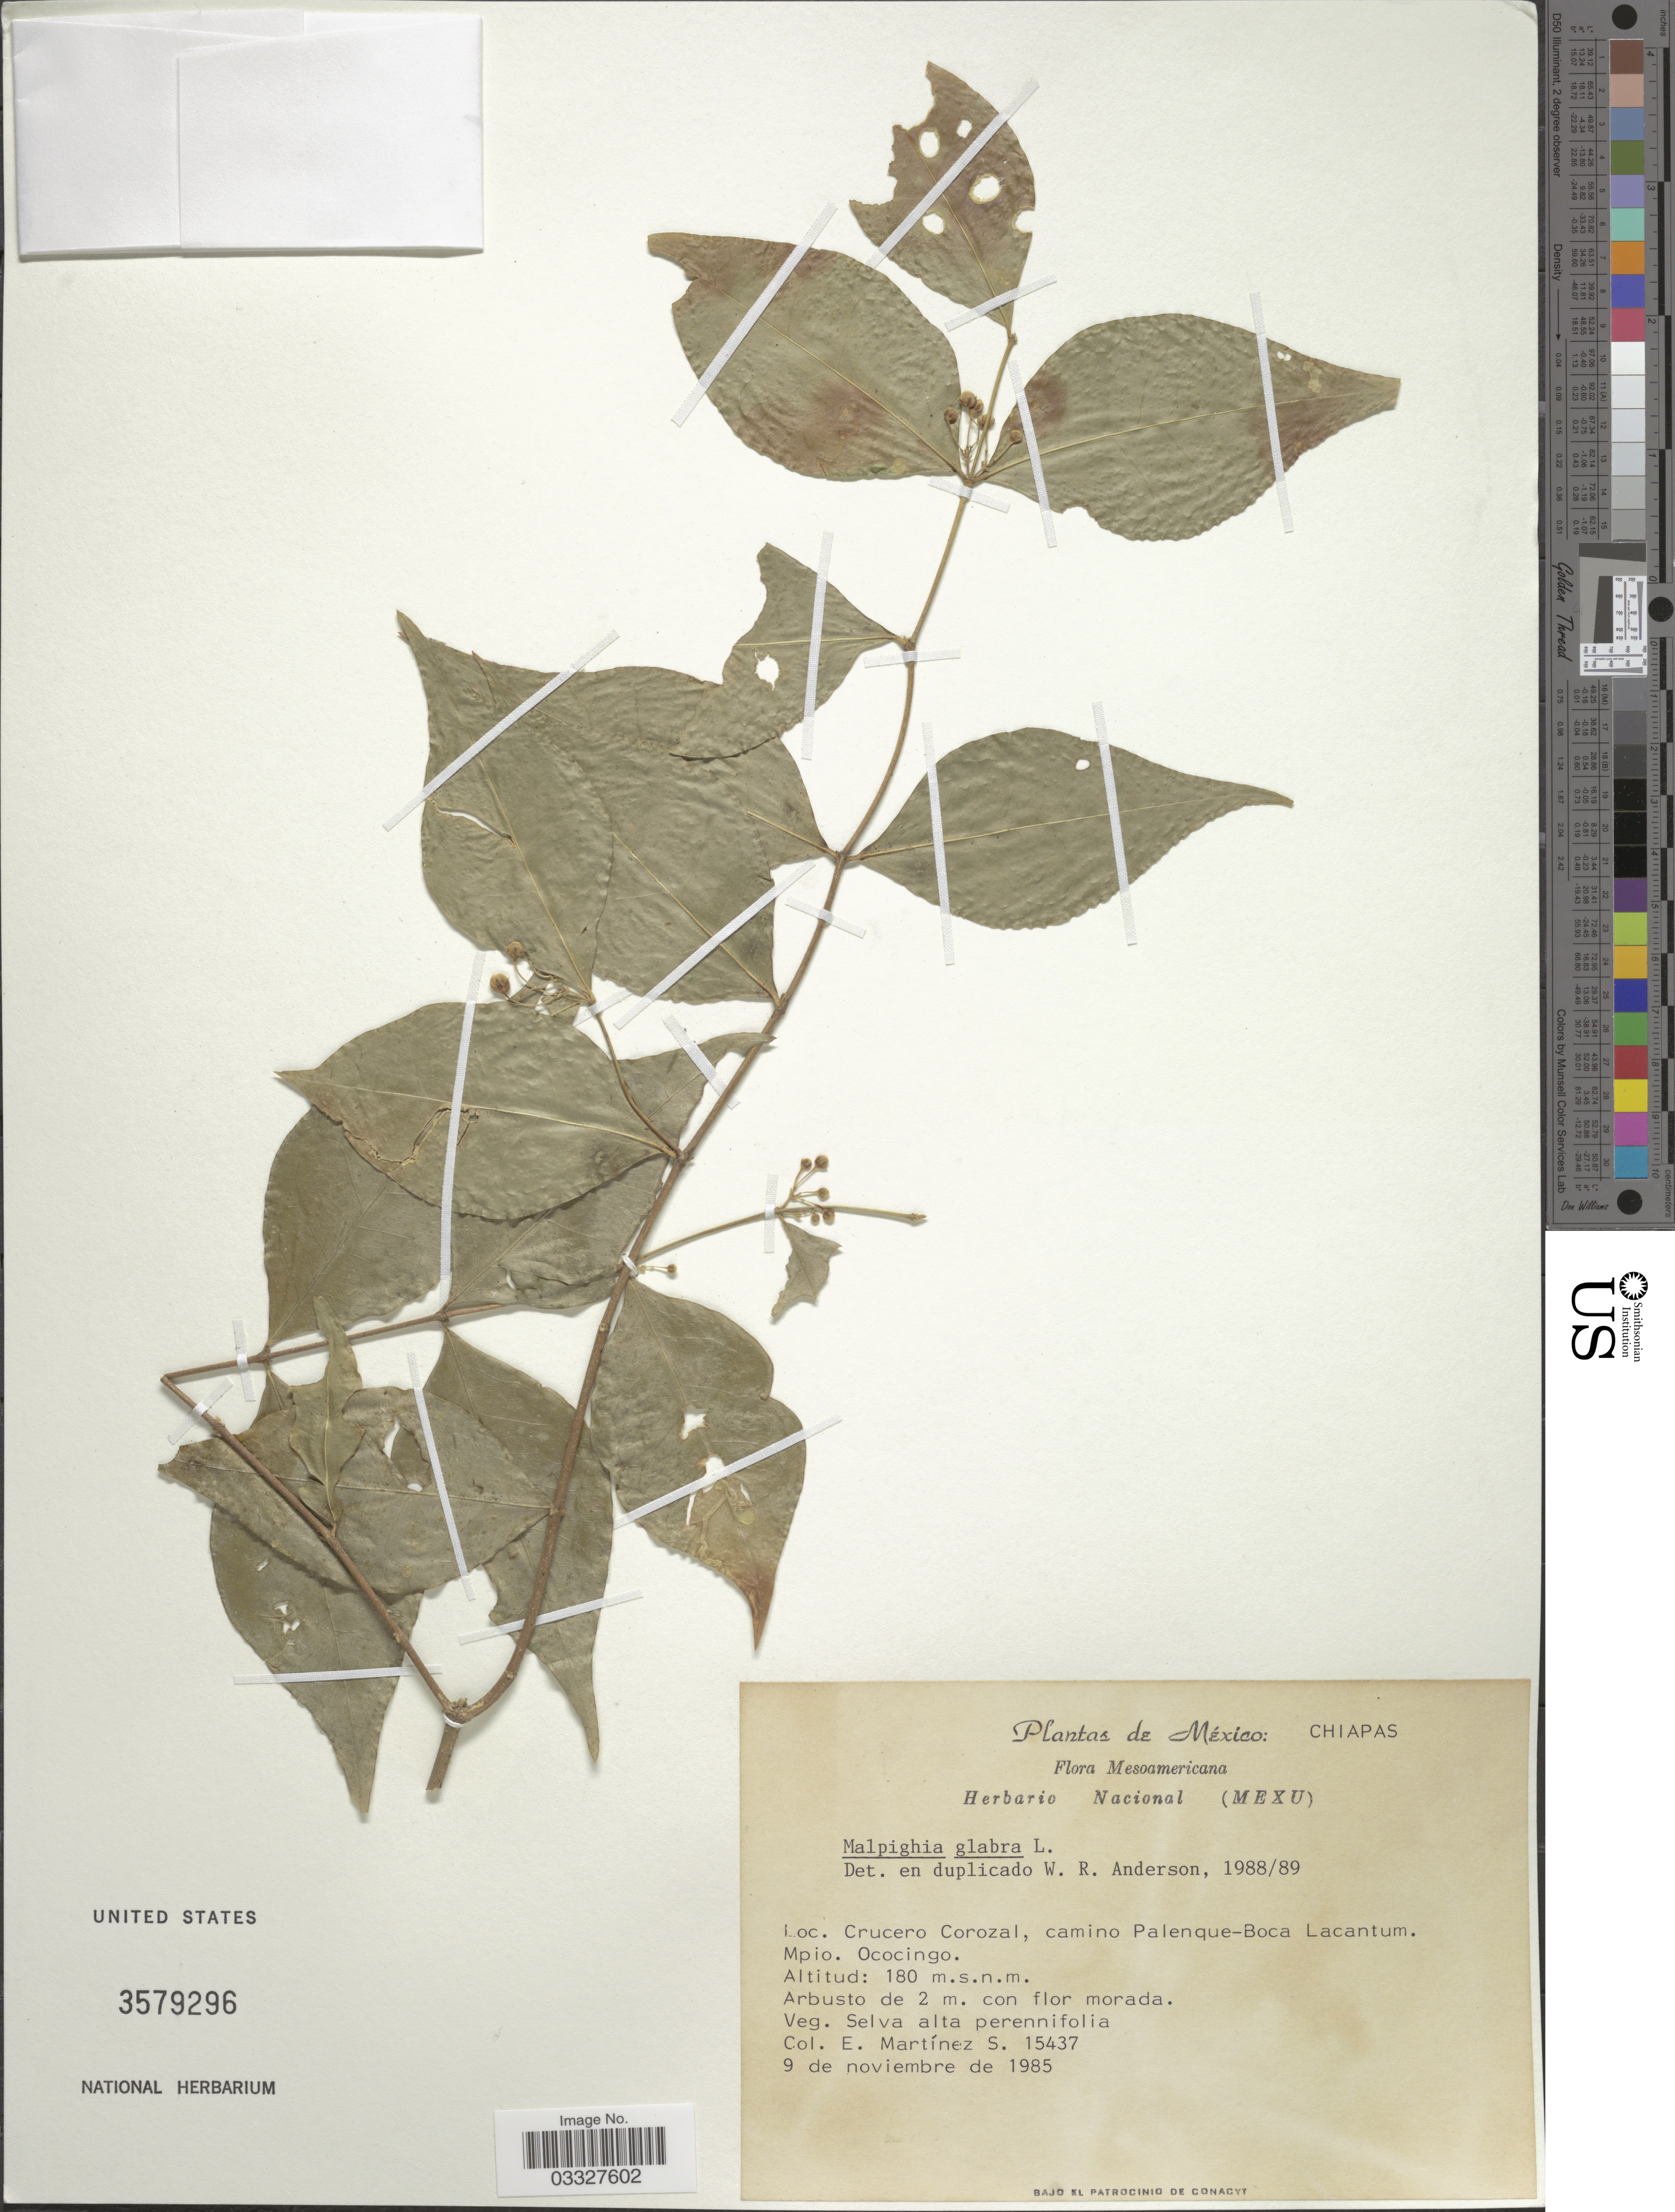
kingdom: Plantae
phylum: Tracheophyta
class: Magnoliopsida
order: Malpighiales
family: Malpighiaceae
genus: Malpighia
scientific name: Malpighia glabra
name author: L.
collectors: E. M. Martínez S.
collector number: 15437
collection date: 1985-11-09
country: Mexico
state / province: Chiapas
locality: Crucero Corozal, camino Palenque-Boca Lacantum. Mpio. Ococingo.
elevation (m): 180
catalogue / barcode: US 3579296